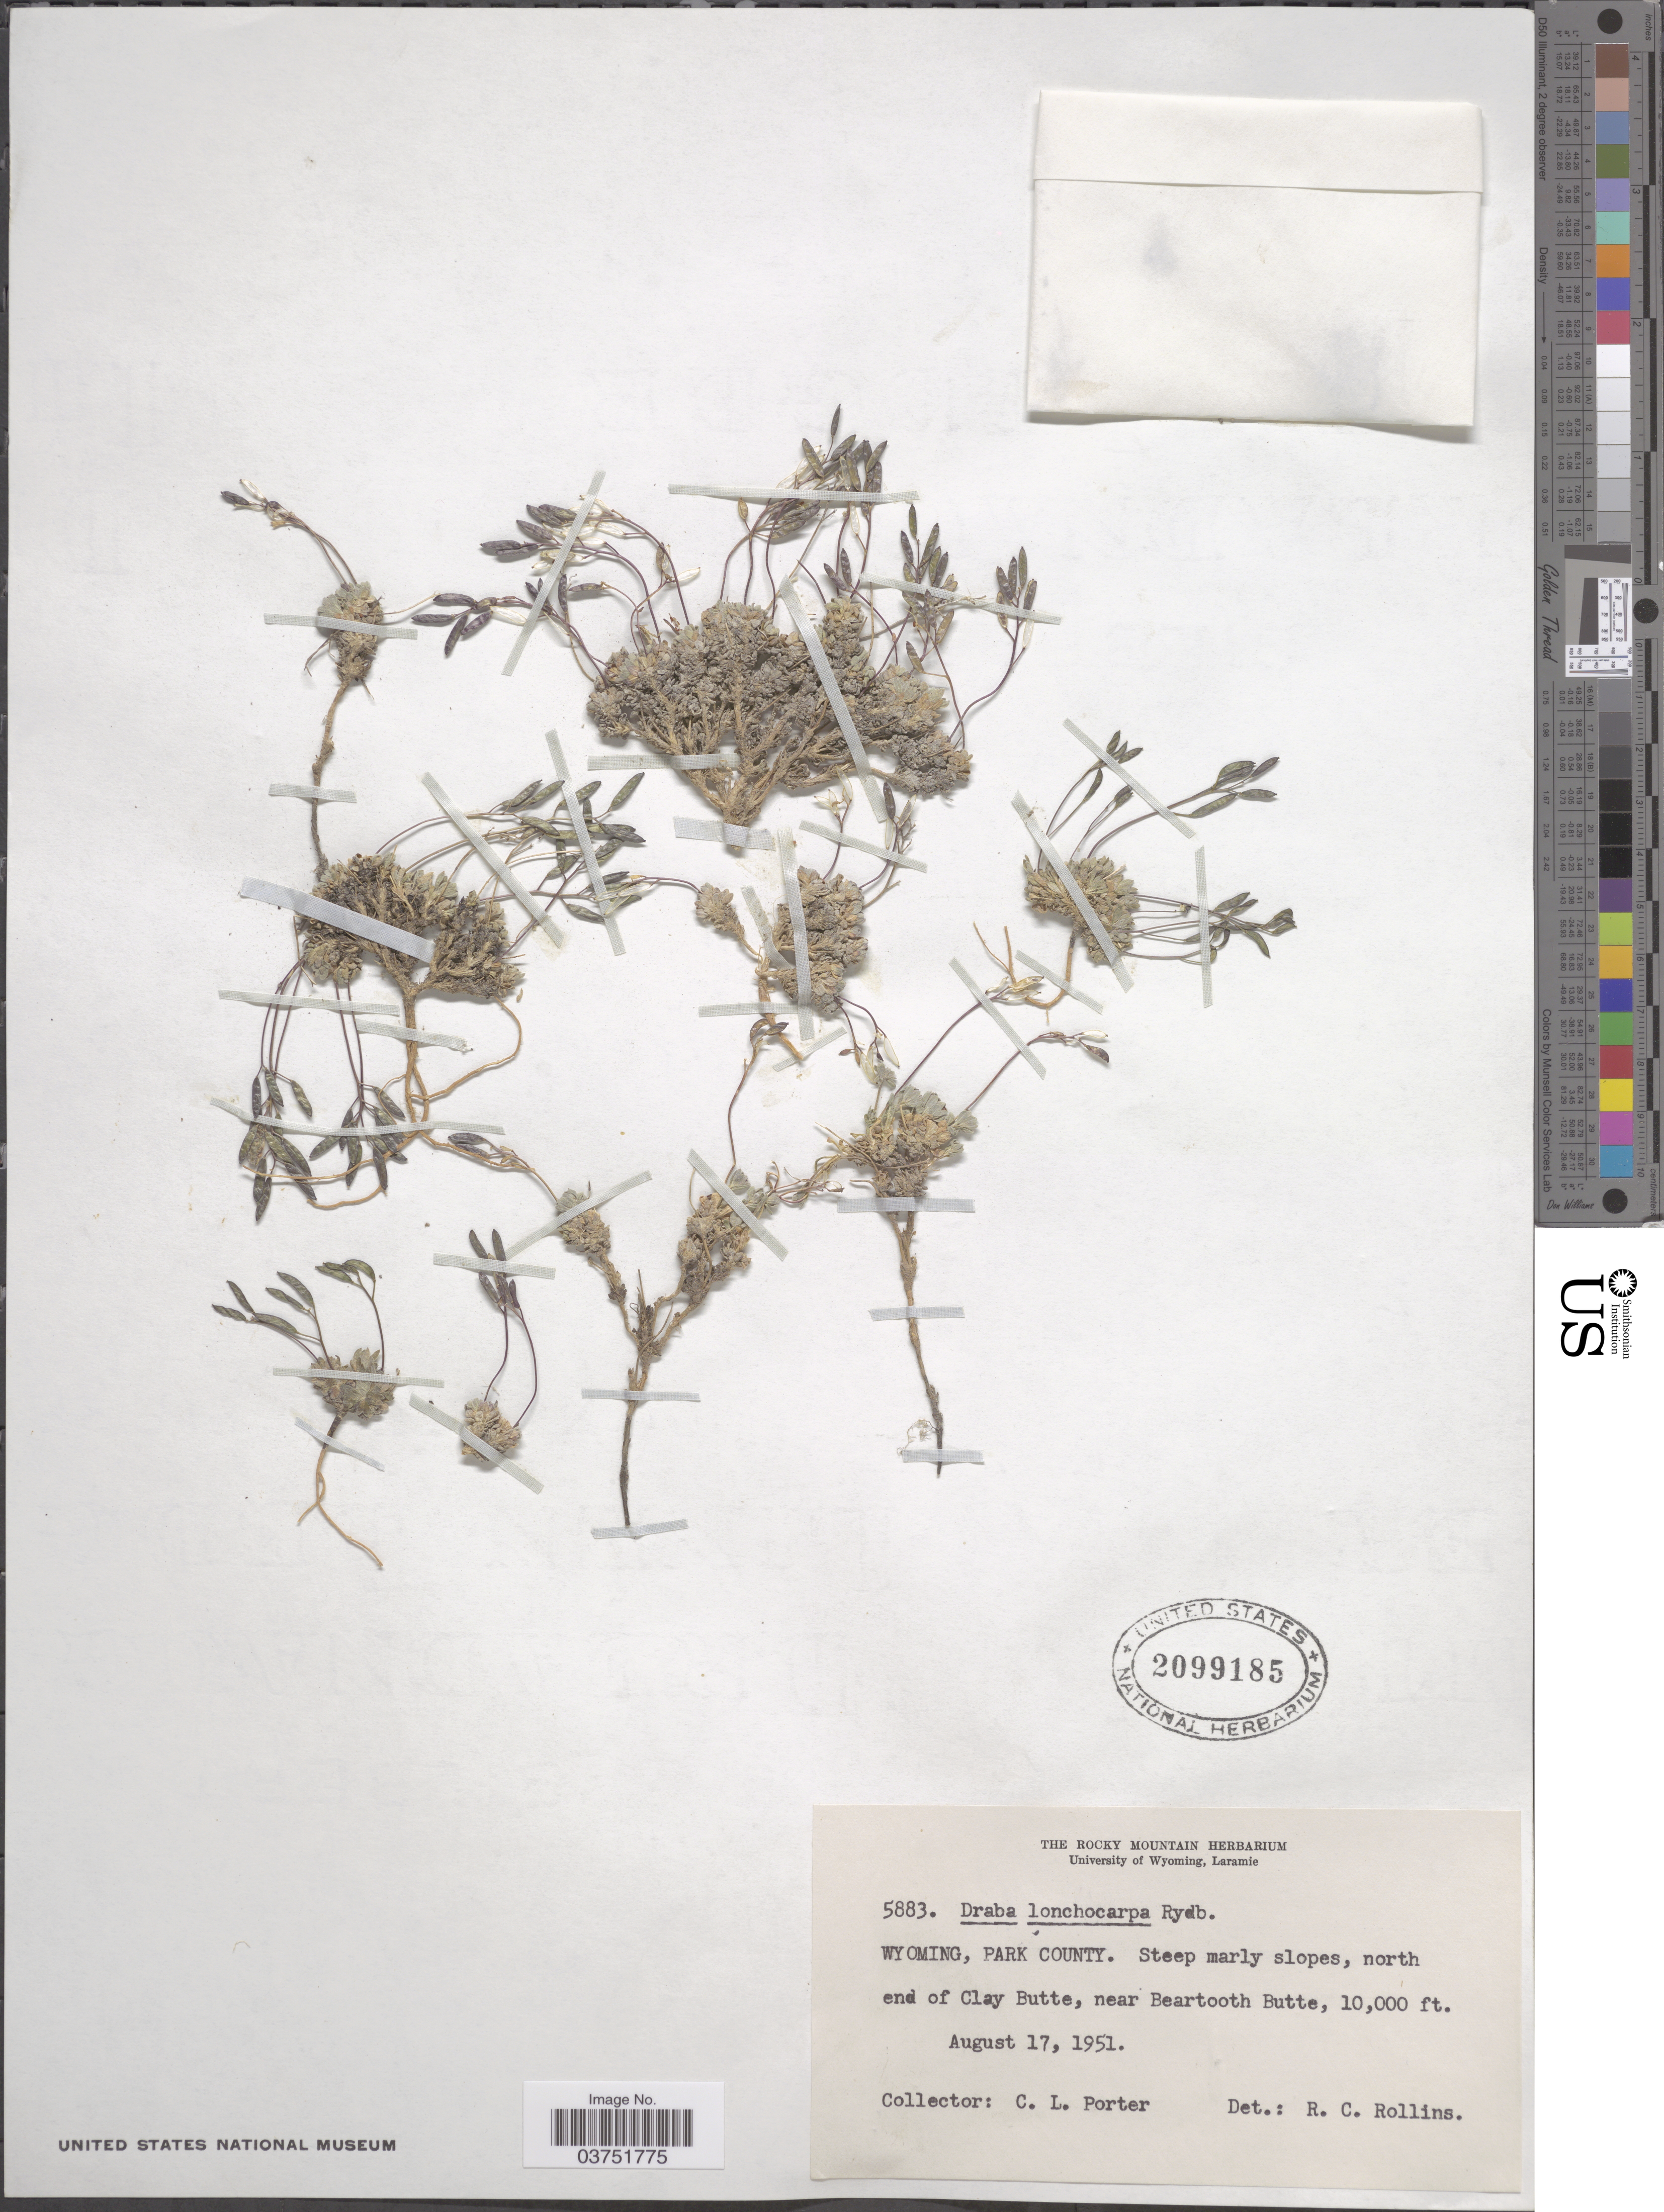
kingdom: Plantae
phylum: Tracheophyta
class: Magnoliopsida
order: Brassicales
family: Brassicaceae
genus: Draba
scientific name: Draba lonchocarpa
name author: Rydb.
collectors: C. L. Porter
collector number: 5883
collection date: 1951-08-17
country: United States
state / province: Wyoming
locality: Wyoming, Park County. Steep marly slopes, north end of Clay Butte, Beartooth Butte.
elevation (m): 3048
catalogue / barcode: US 2099185